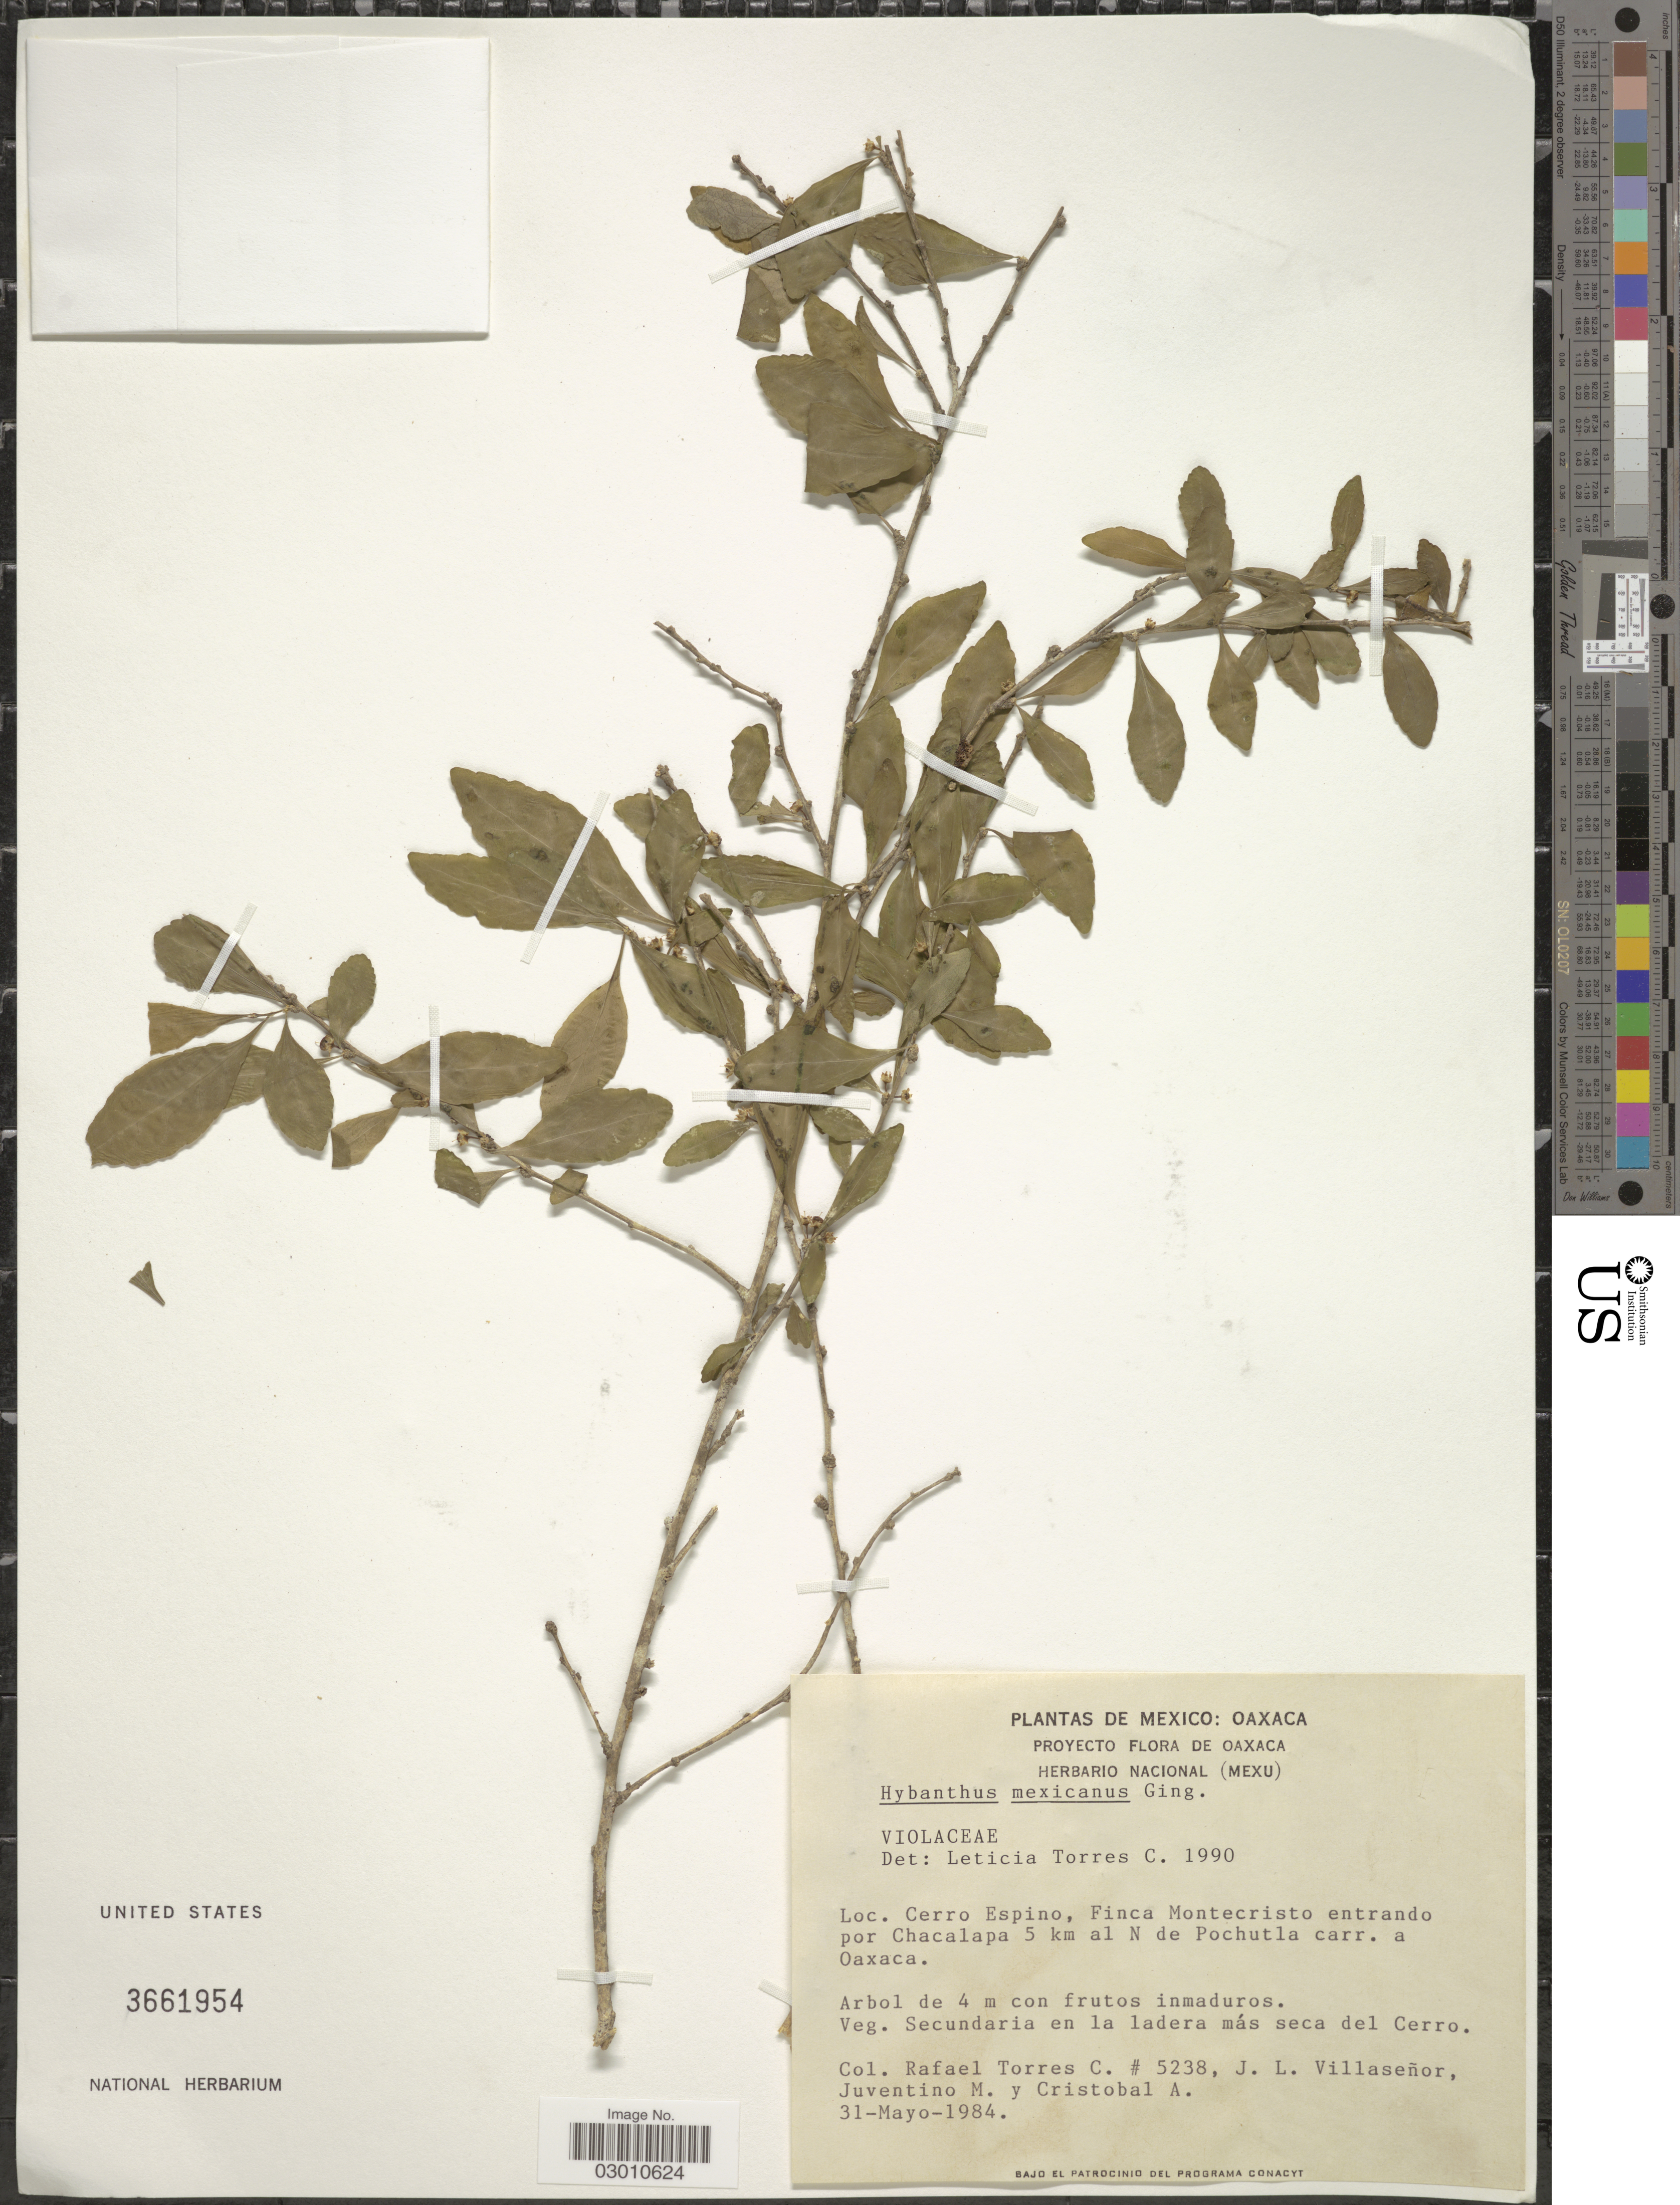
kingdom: Plantae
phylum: Tracheophyta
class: Magnoliopsida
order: Malpighiales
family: Violaceae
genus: Ixchelia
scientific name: Ixchelia mexicana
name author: (Ging.) H.E. Ballard & Wahlert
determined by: Strong, Mark T., (BOT), Smithsonian Institution - National Museum of Natural History (UNITED STATES)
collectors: R. Torres C., J. Villaseñor R. & Juventino M. y Cristobal A.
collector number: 5238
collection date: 1984-05-31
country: Mexico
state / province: Oaxaca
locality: Cerro Espino, Finca Montecristo entrando por Chacalapa 5 km al N de Pochutla carr. a Oaxaca.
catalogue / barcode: US 3661954